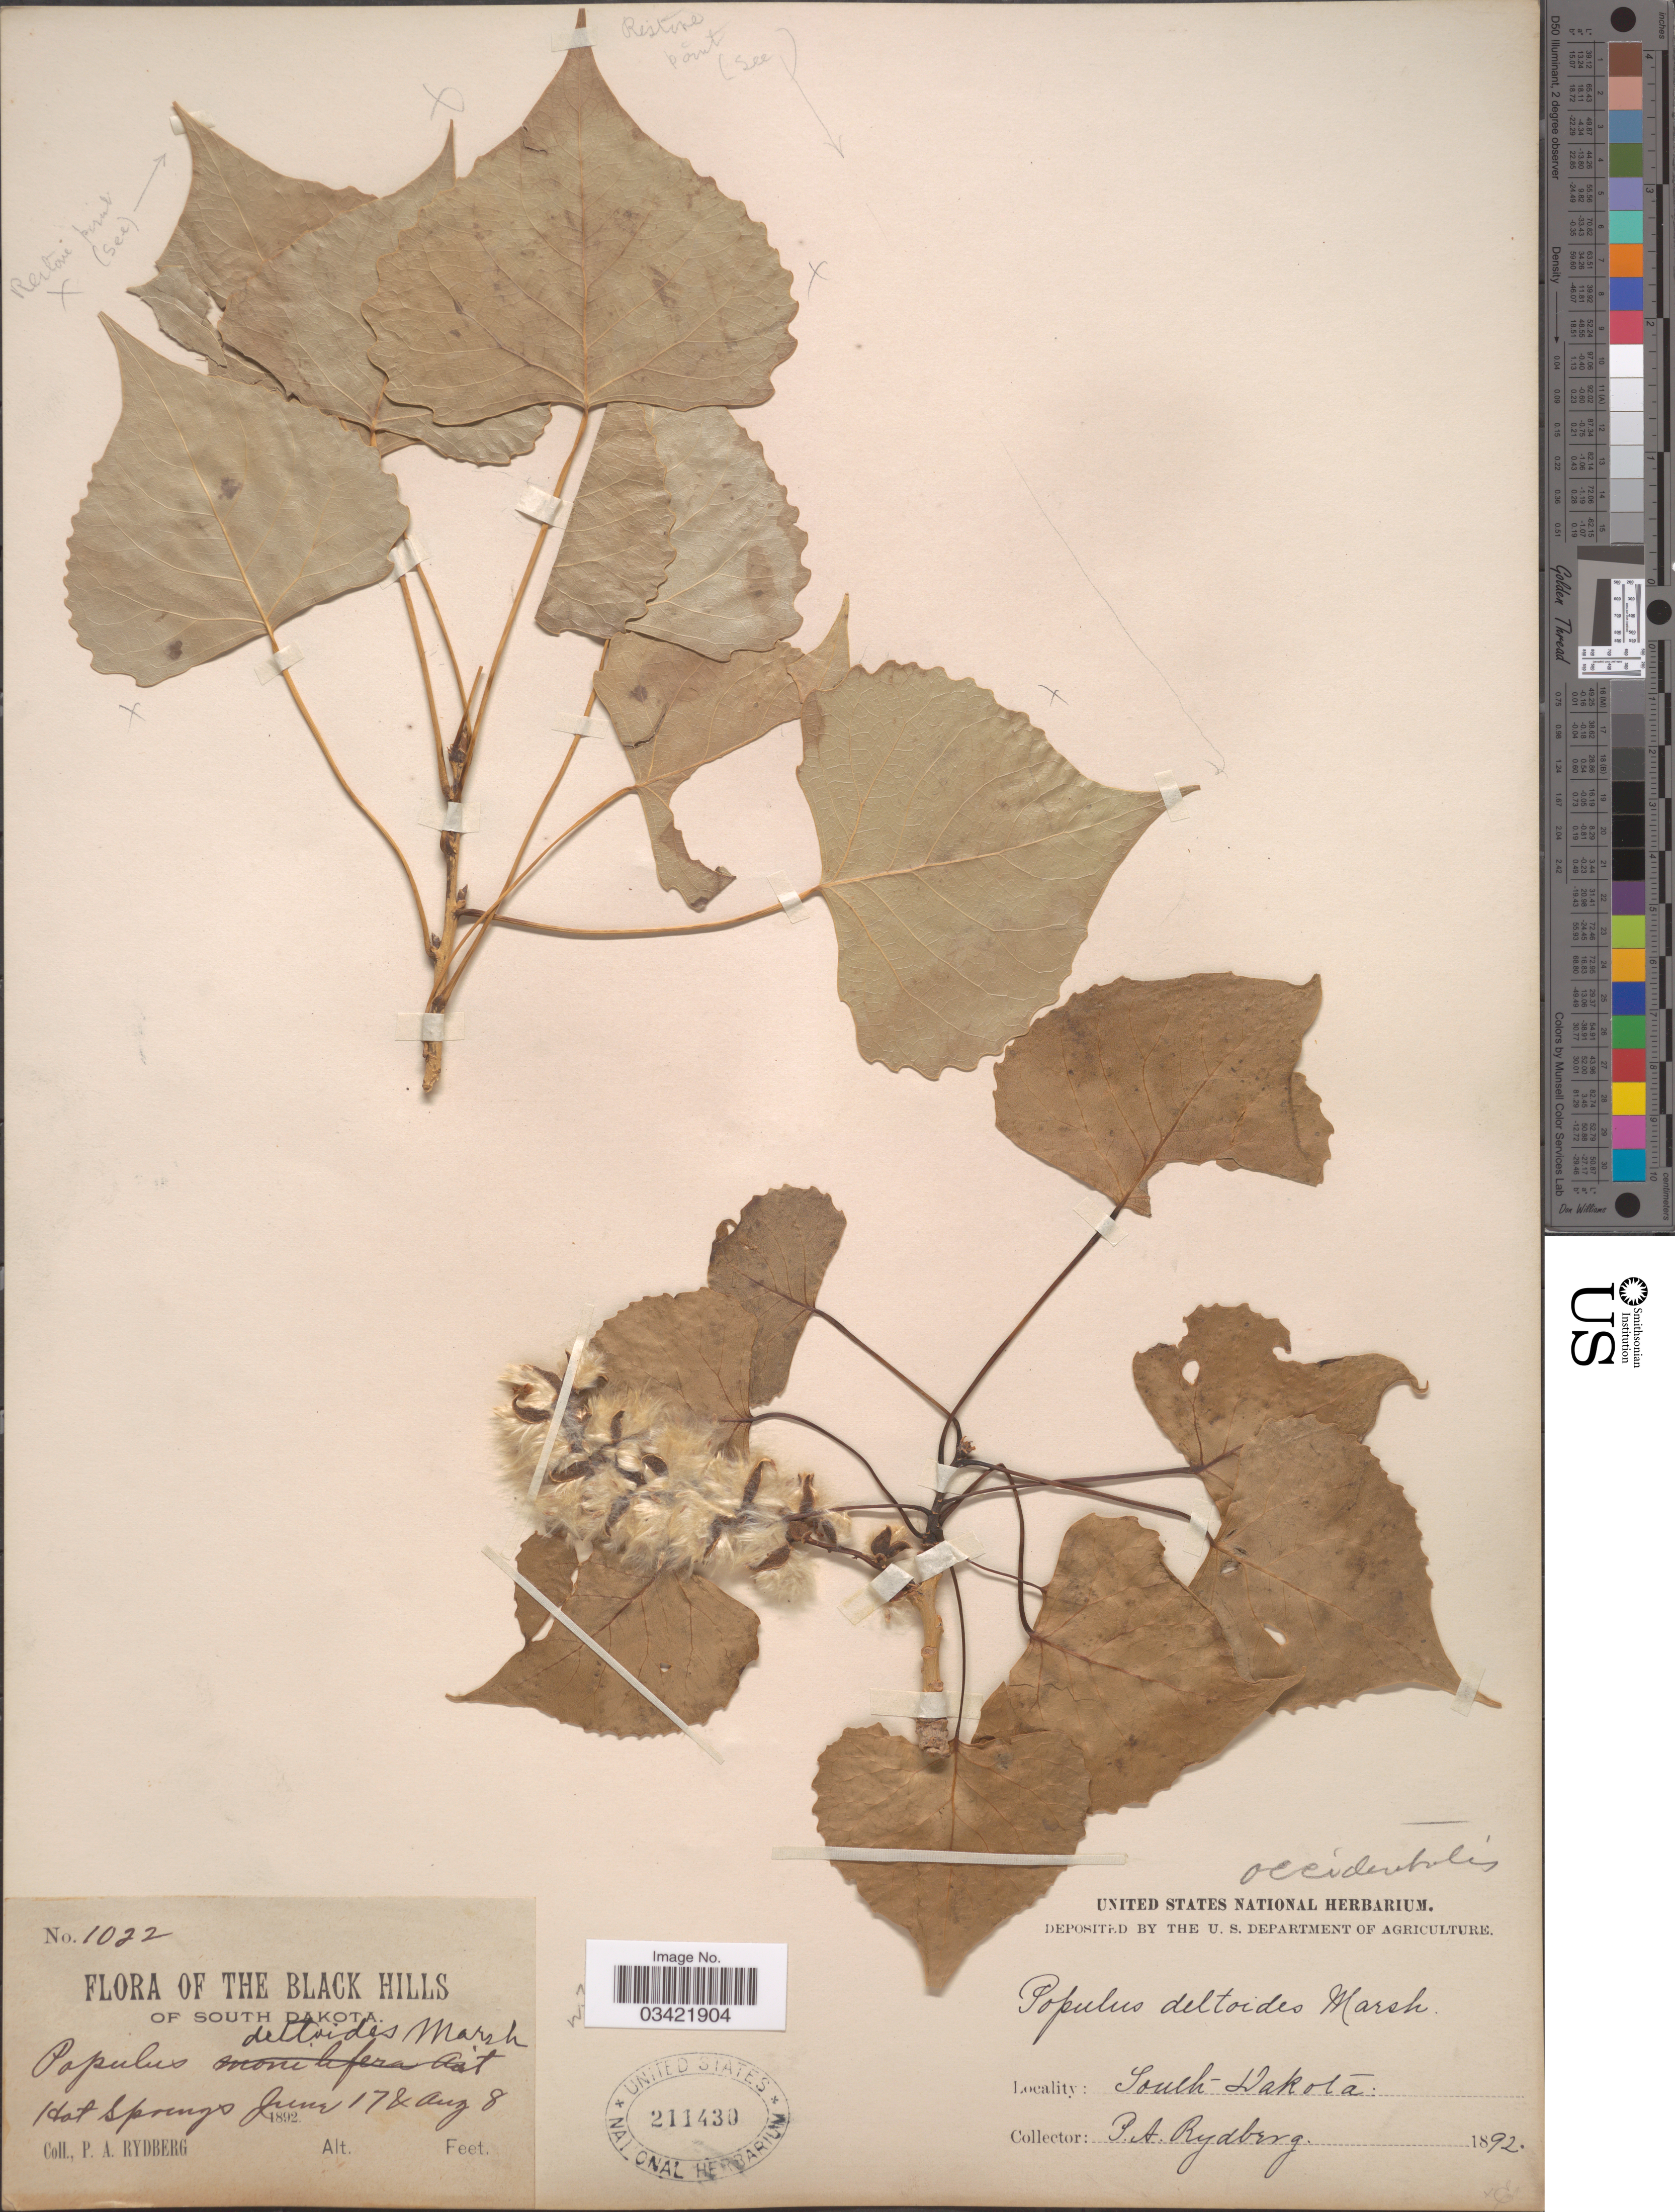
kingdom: Plantae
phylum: Tracheophyta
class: Magnoliopsida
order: Malpighiales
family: Salicaceae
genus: Populus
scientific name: Populus deltoides subsp. monilifera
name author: (Aiton) Eckenw.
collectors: P. A. Rydberg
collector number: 1022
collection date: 1892-06-17/1892-08-08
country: United States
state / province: South Dakota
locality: The Black Hills of South Dakota. Hot Springs.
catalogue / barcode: US 211430